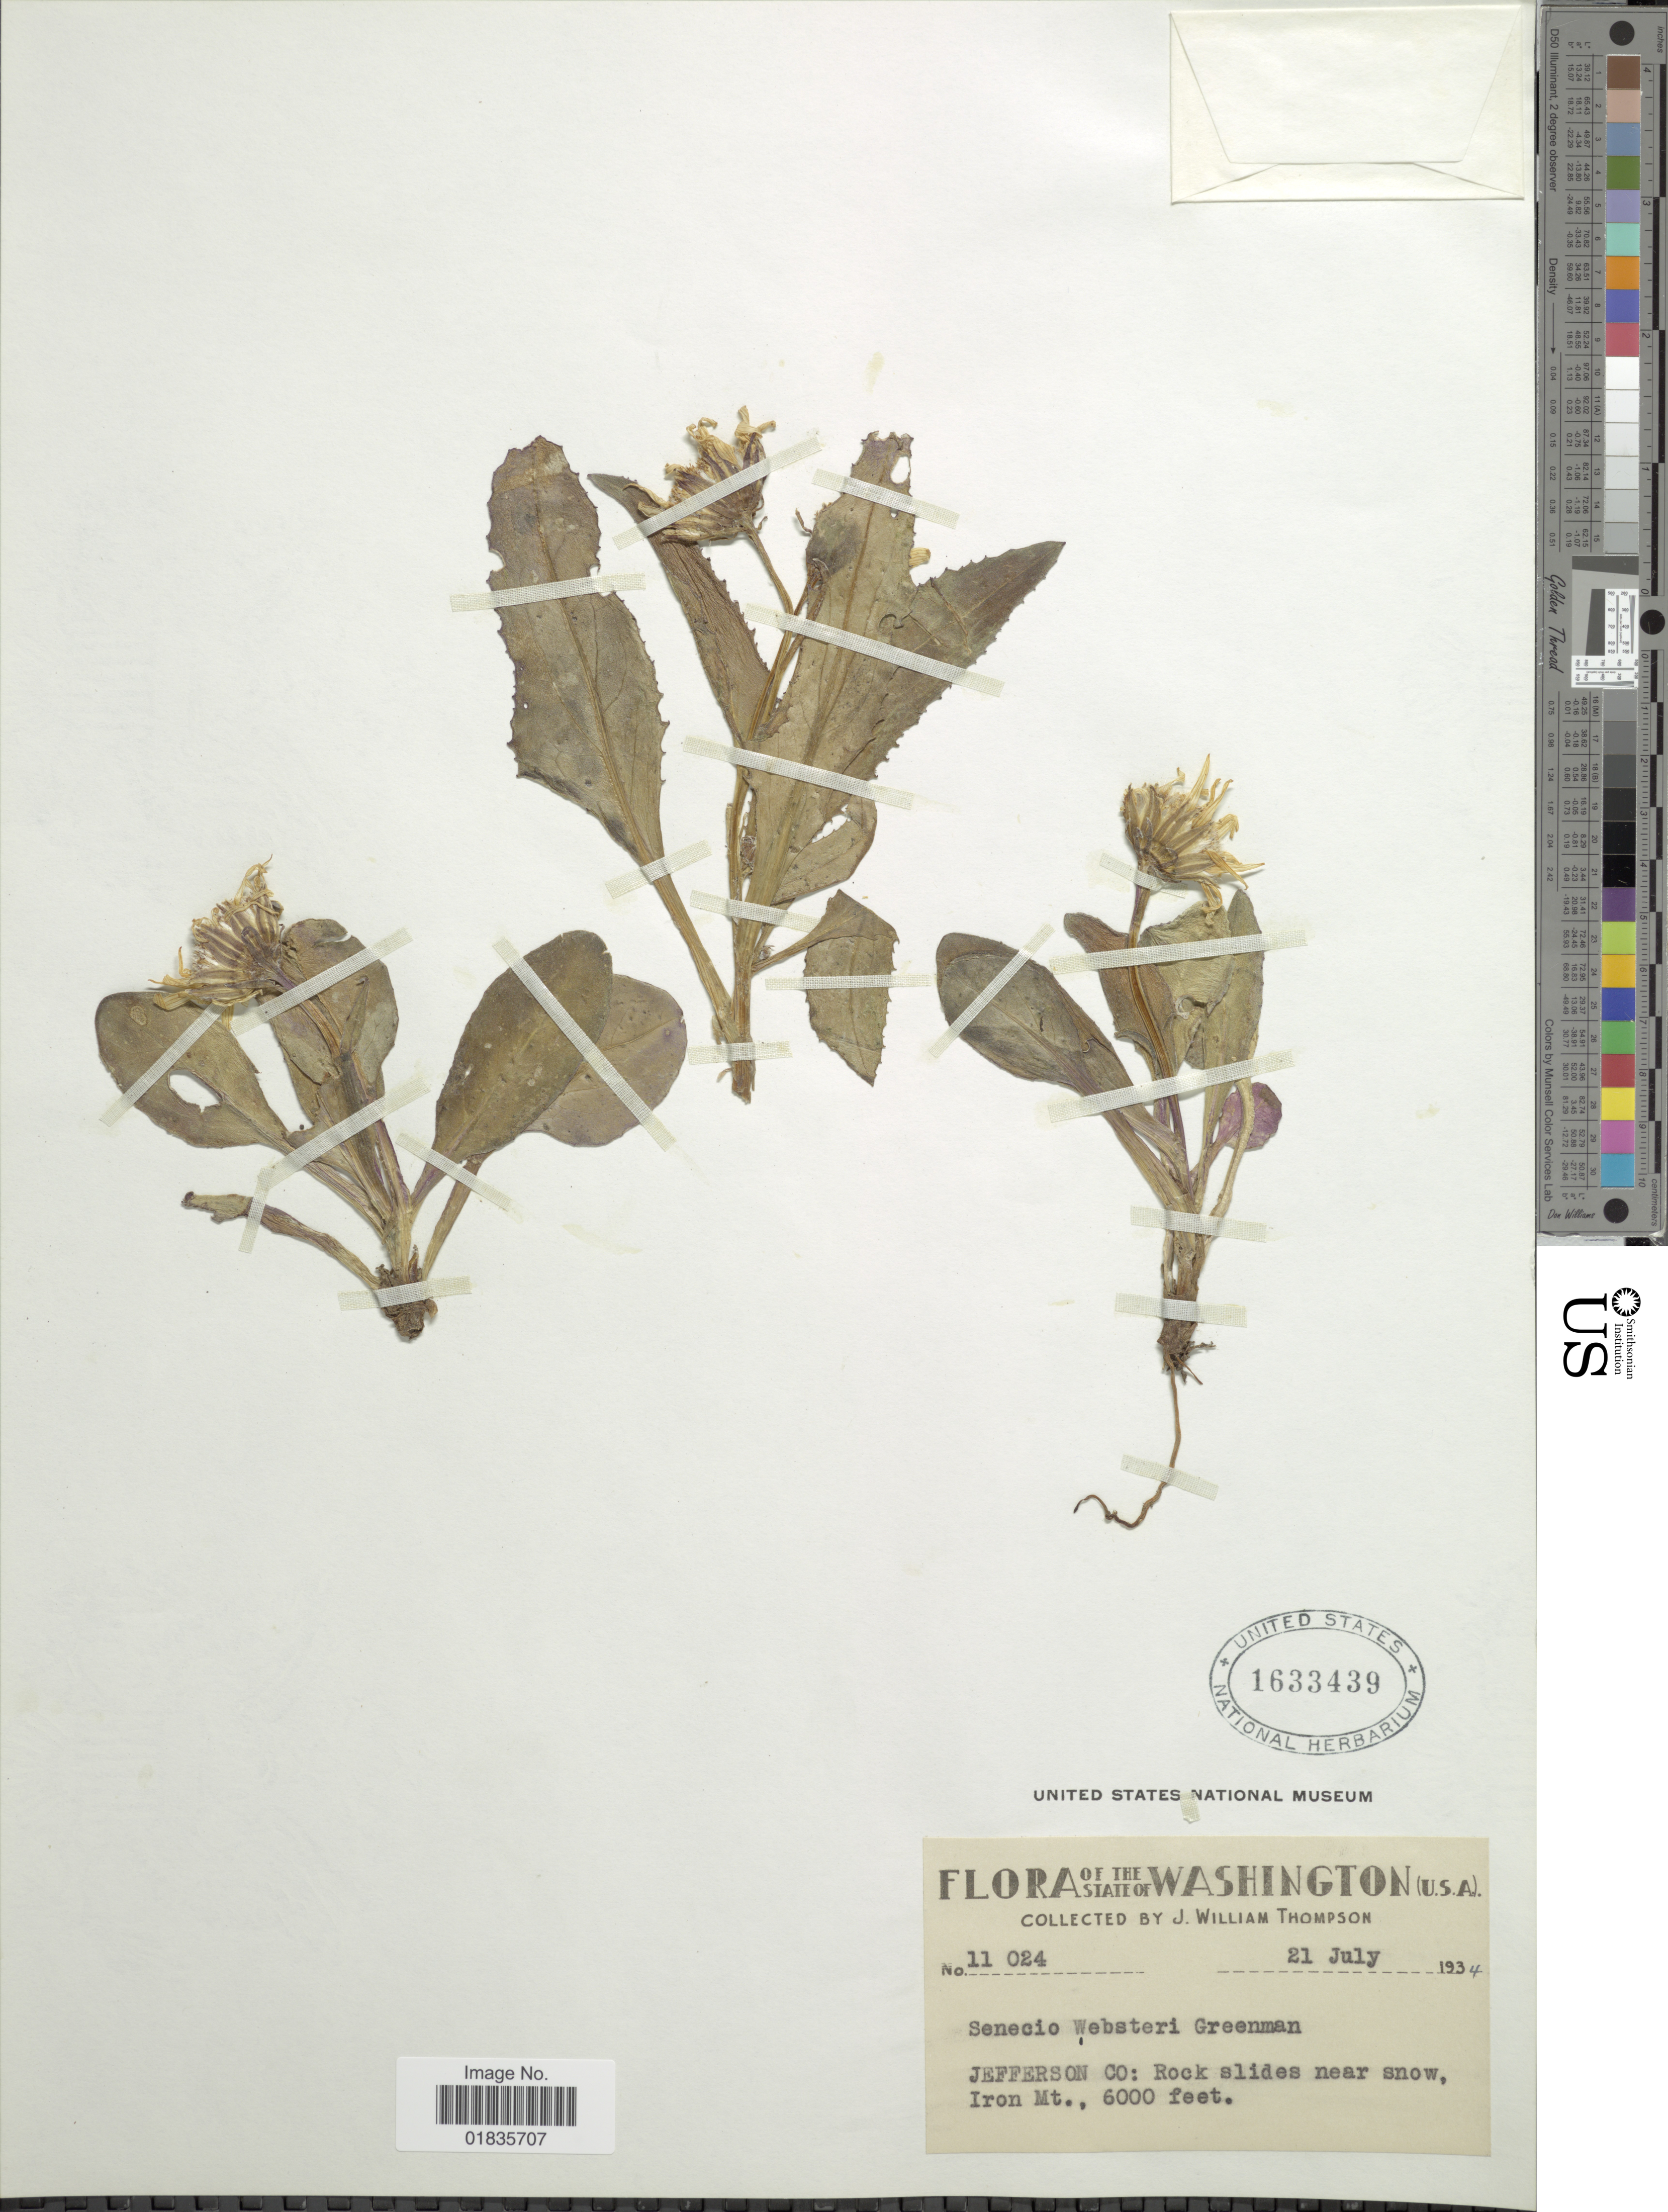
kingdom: Plantae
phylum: Tracheophyta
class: Magnoliopsida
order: Asterales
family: Asteraceae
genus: Senecio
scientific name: Senecio neowebsteri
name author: S.F. Blake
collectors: J. W. Thompson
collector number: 11024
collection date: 1934-07-21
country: United States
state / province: Washington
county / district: Jefferson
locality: Jefferson Co: Rock slides near snow, Iron Mt.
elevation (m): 1829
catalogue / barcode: US 1633439